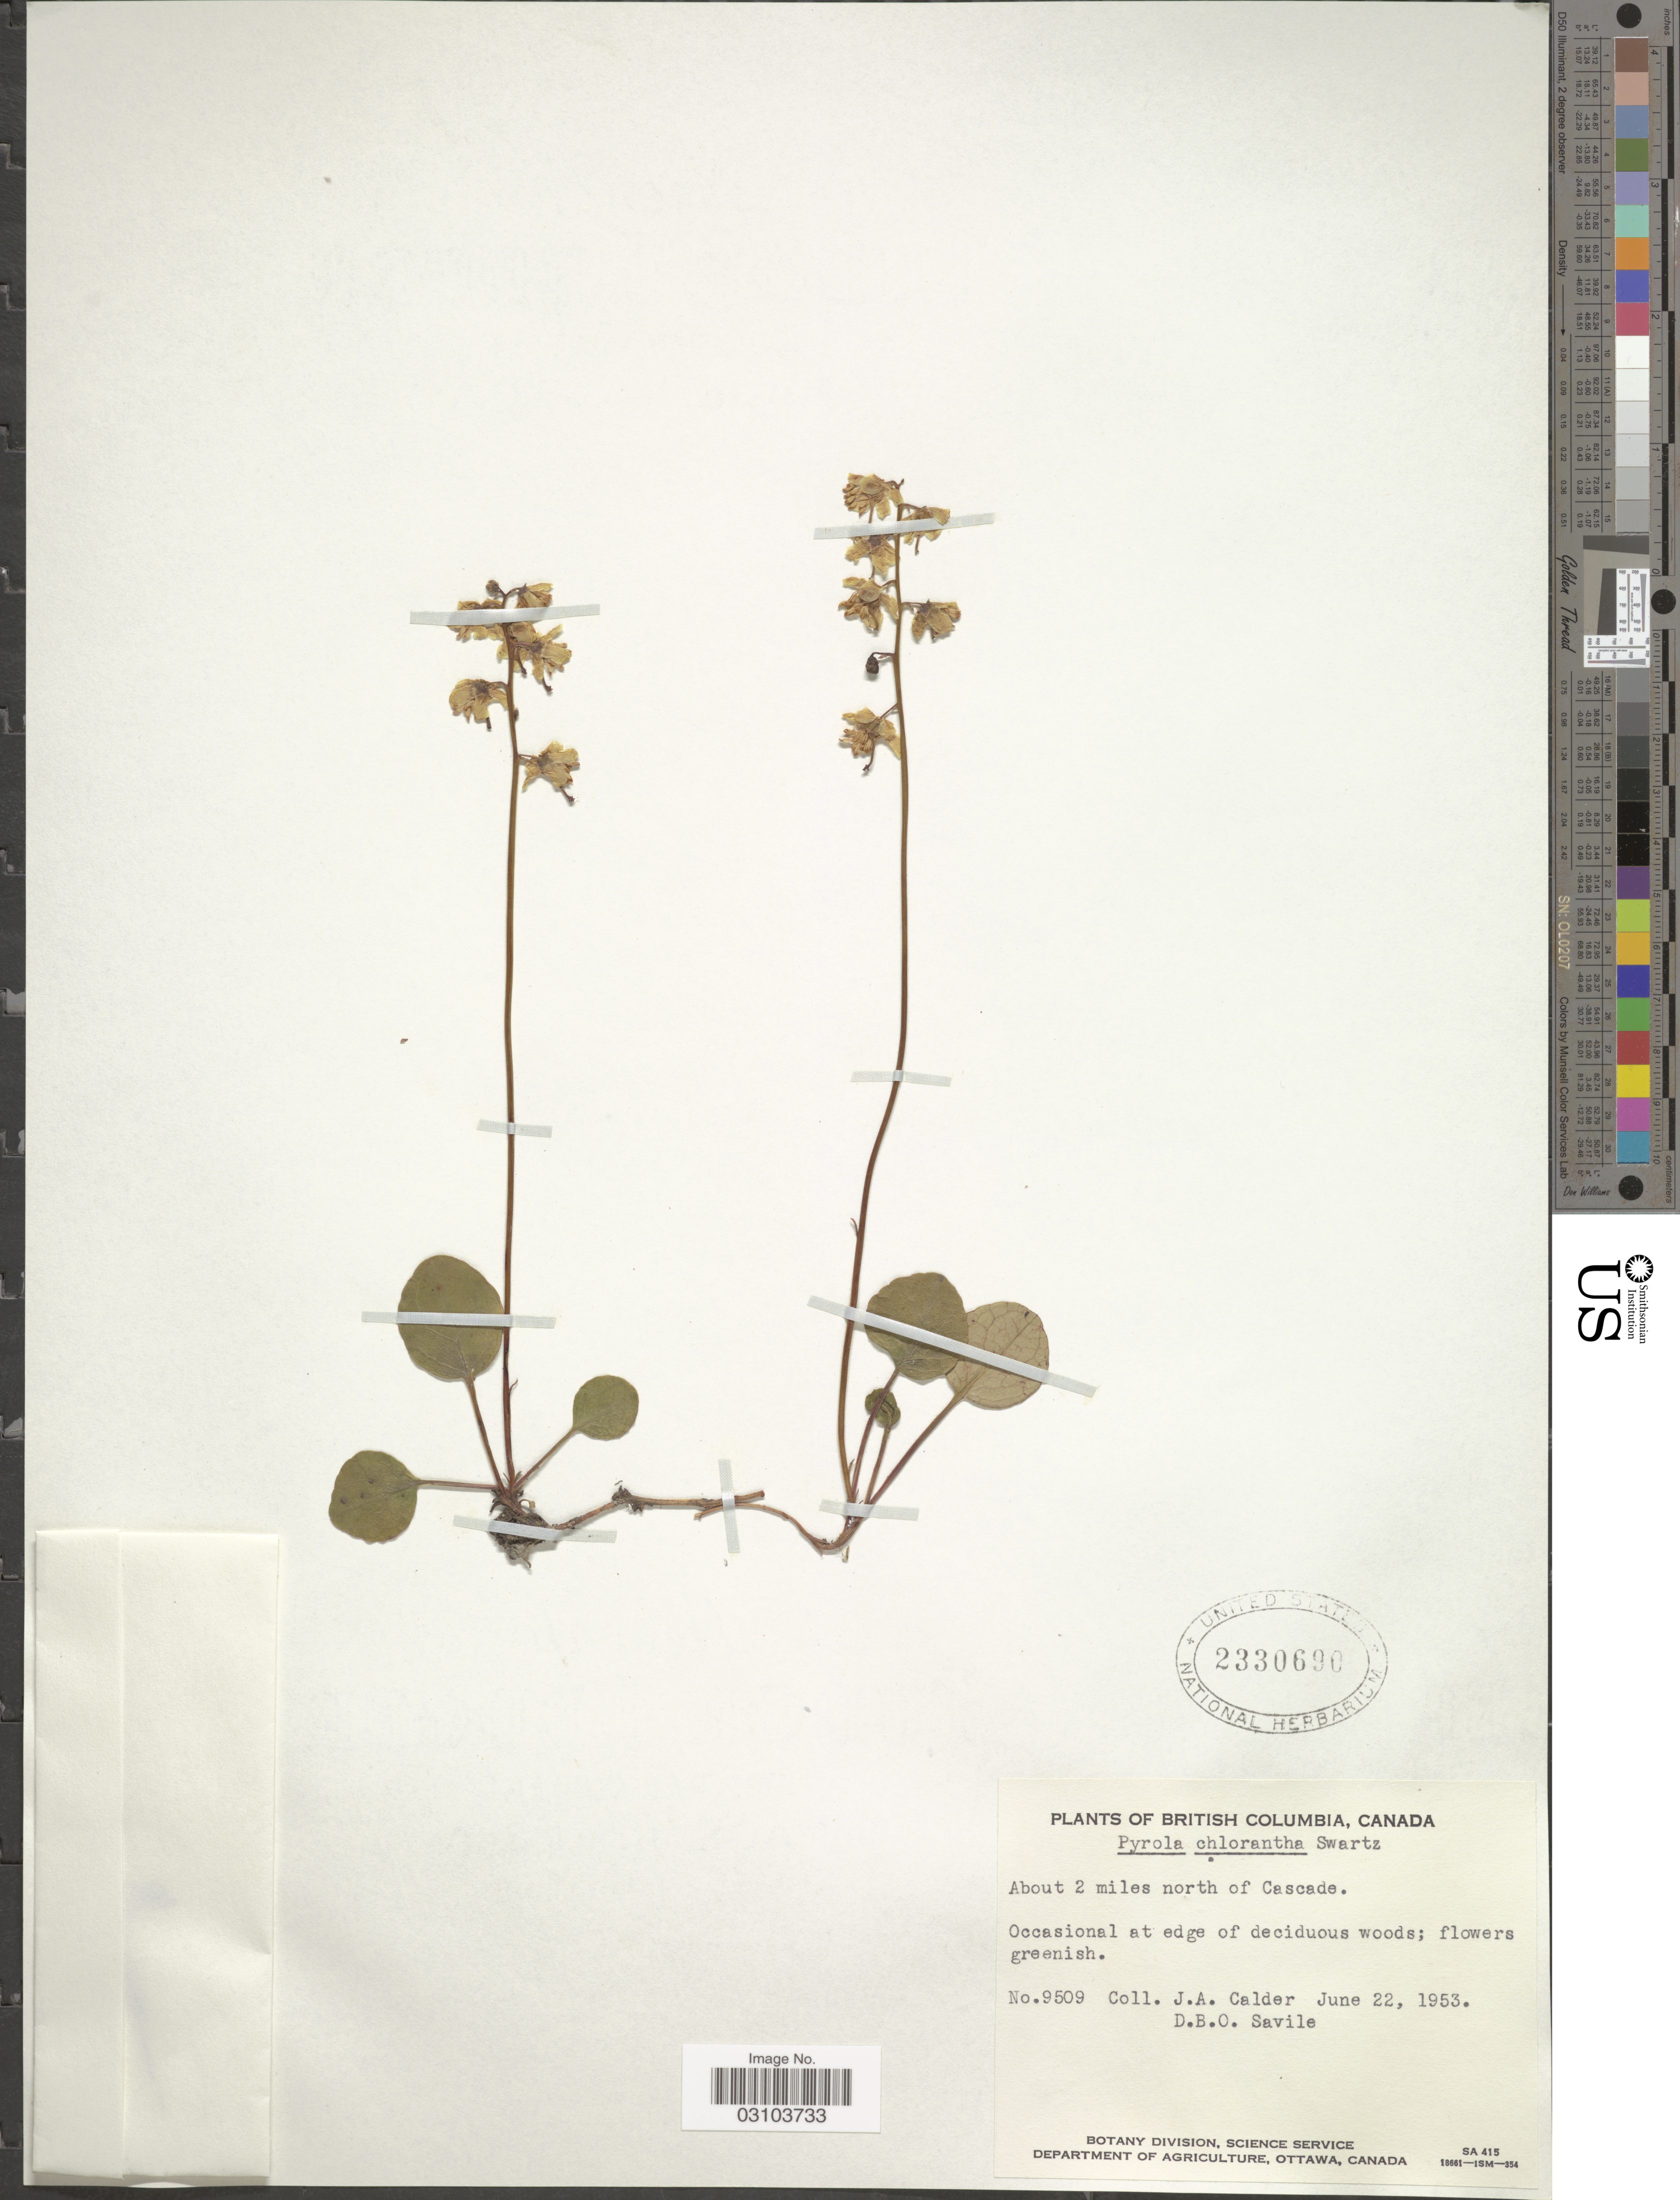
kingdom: Plantae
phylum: Tracheophyta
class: Magnoliopsida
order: Ericales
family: Ericaceae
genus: Pyrola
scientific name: Pyrola chlorantha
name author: Schweigg.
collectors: J. A. Calder & D. Savile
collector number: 9509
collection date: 1953-06-22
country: Canada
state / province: British Columbia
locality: Occasional at edge of deciduous woods.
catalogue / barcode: US 2330690